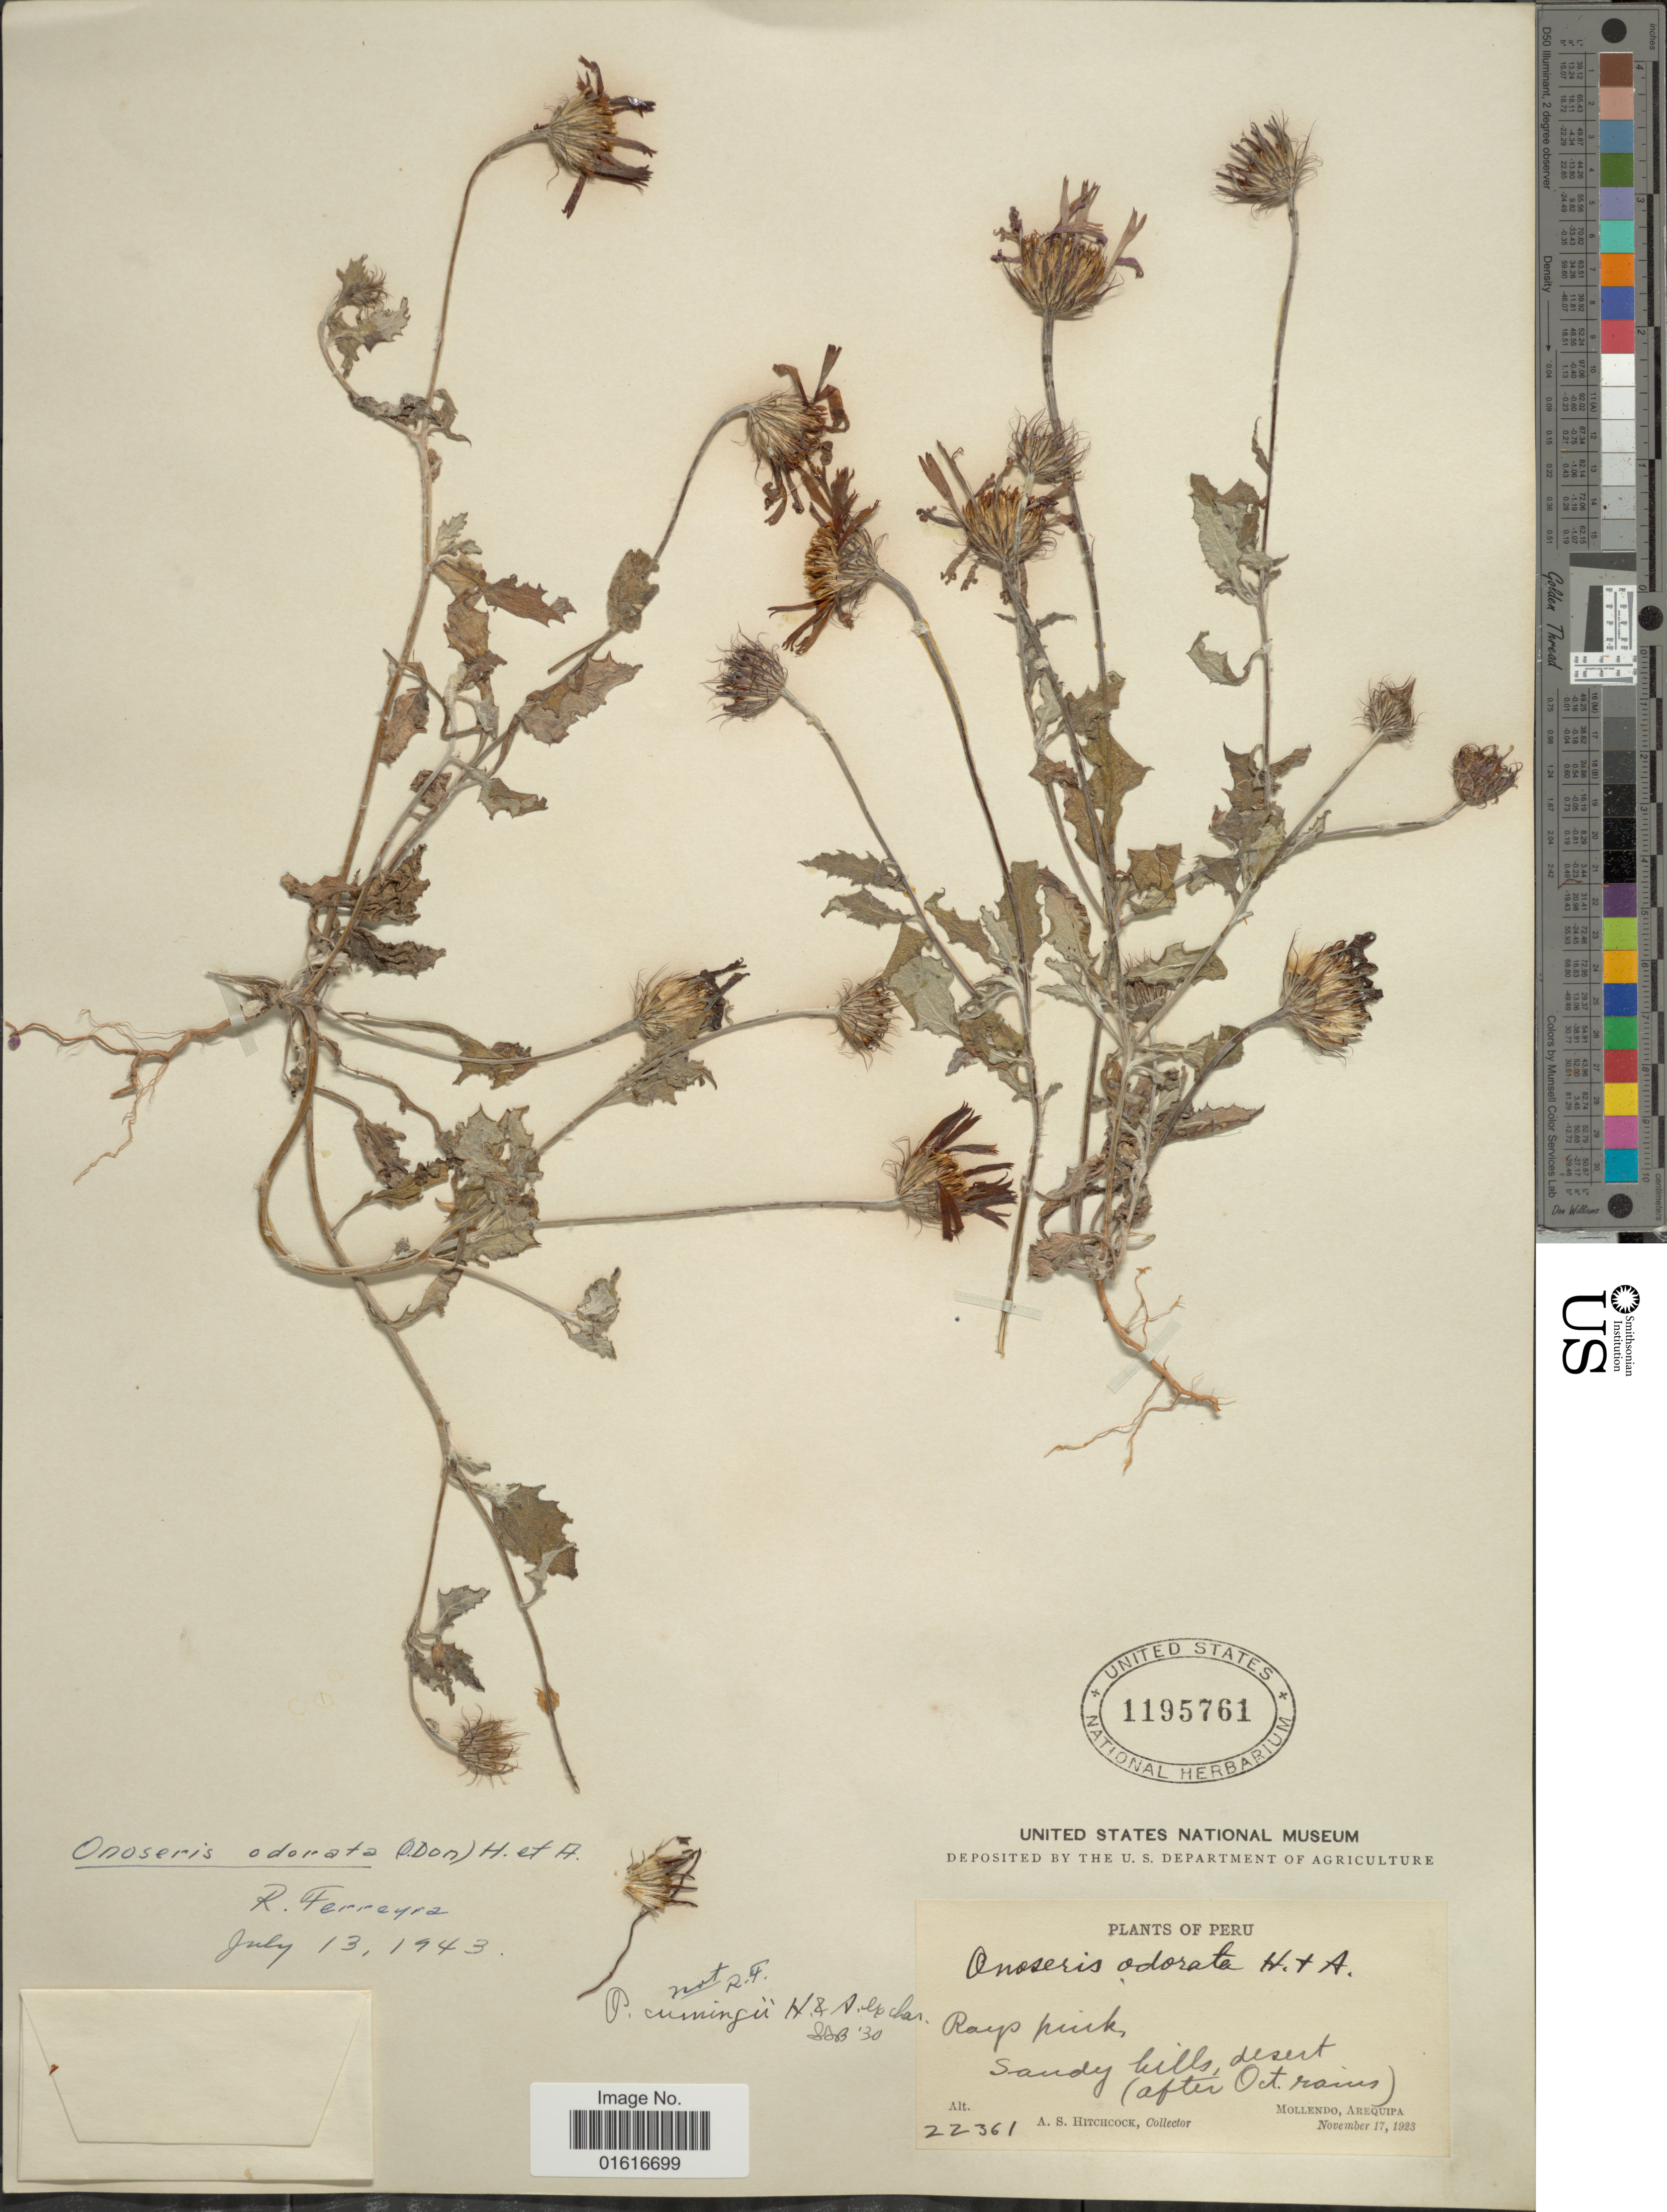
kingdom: Plantae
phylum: Tracheophyta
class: Magnoliopsida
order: Asterales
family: Asteraceae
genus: Onoseris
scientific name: Onoseris odorata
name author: (D. Don) Hook. & Arn.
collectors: A. S. Hitchcock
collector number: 22361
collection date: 1923-11-17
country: Peru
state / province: Arequipa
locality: Mollendo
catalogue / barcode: US 1195761